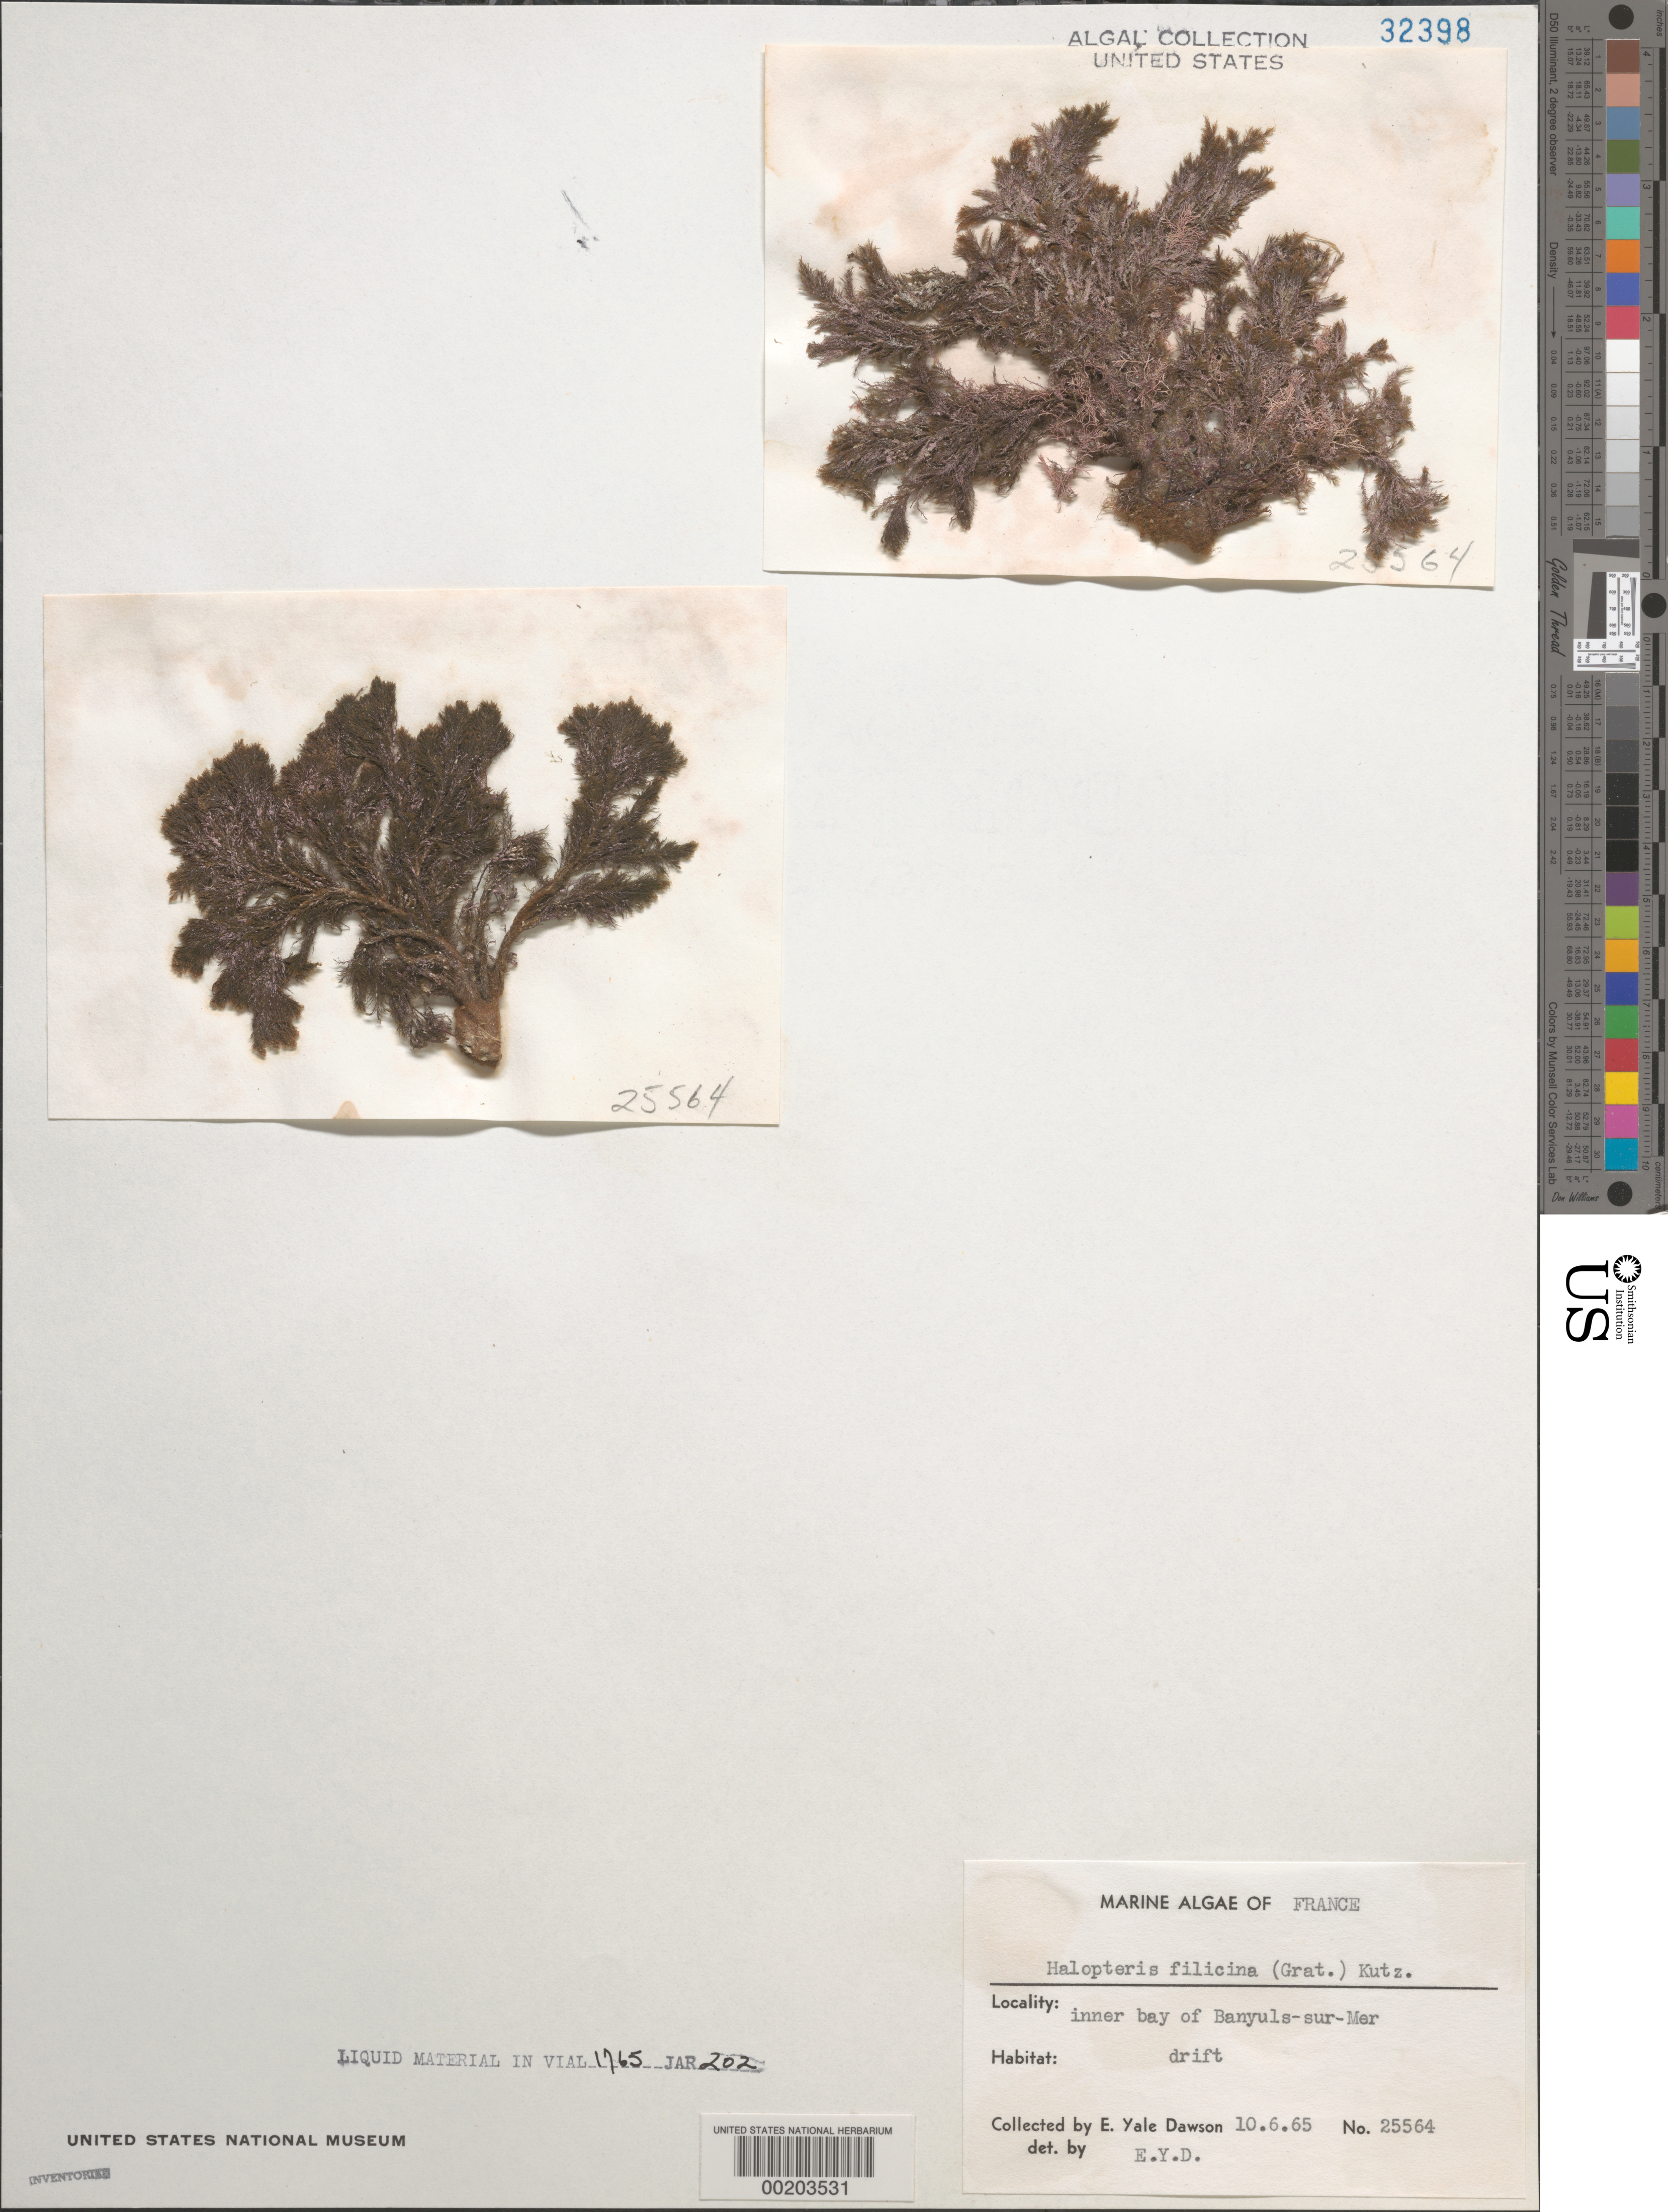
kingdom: Chromista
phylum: Ochrophyta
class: Phaeophyceae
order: Sphacelariales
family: Stypocaulaceae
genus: Halopteris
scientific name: Halopteris filicina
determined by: Dawson, E. Y.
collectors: E. Y. Dawson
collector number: EYD 25564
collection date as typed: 06 Oct 1965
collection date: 1965-10-06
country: France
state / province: Occitanie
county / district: Pyrénées-Orientales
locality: Banyuls-sur-Mer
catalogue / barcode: US 32398